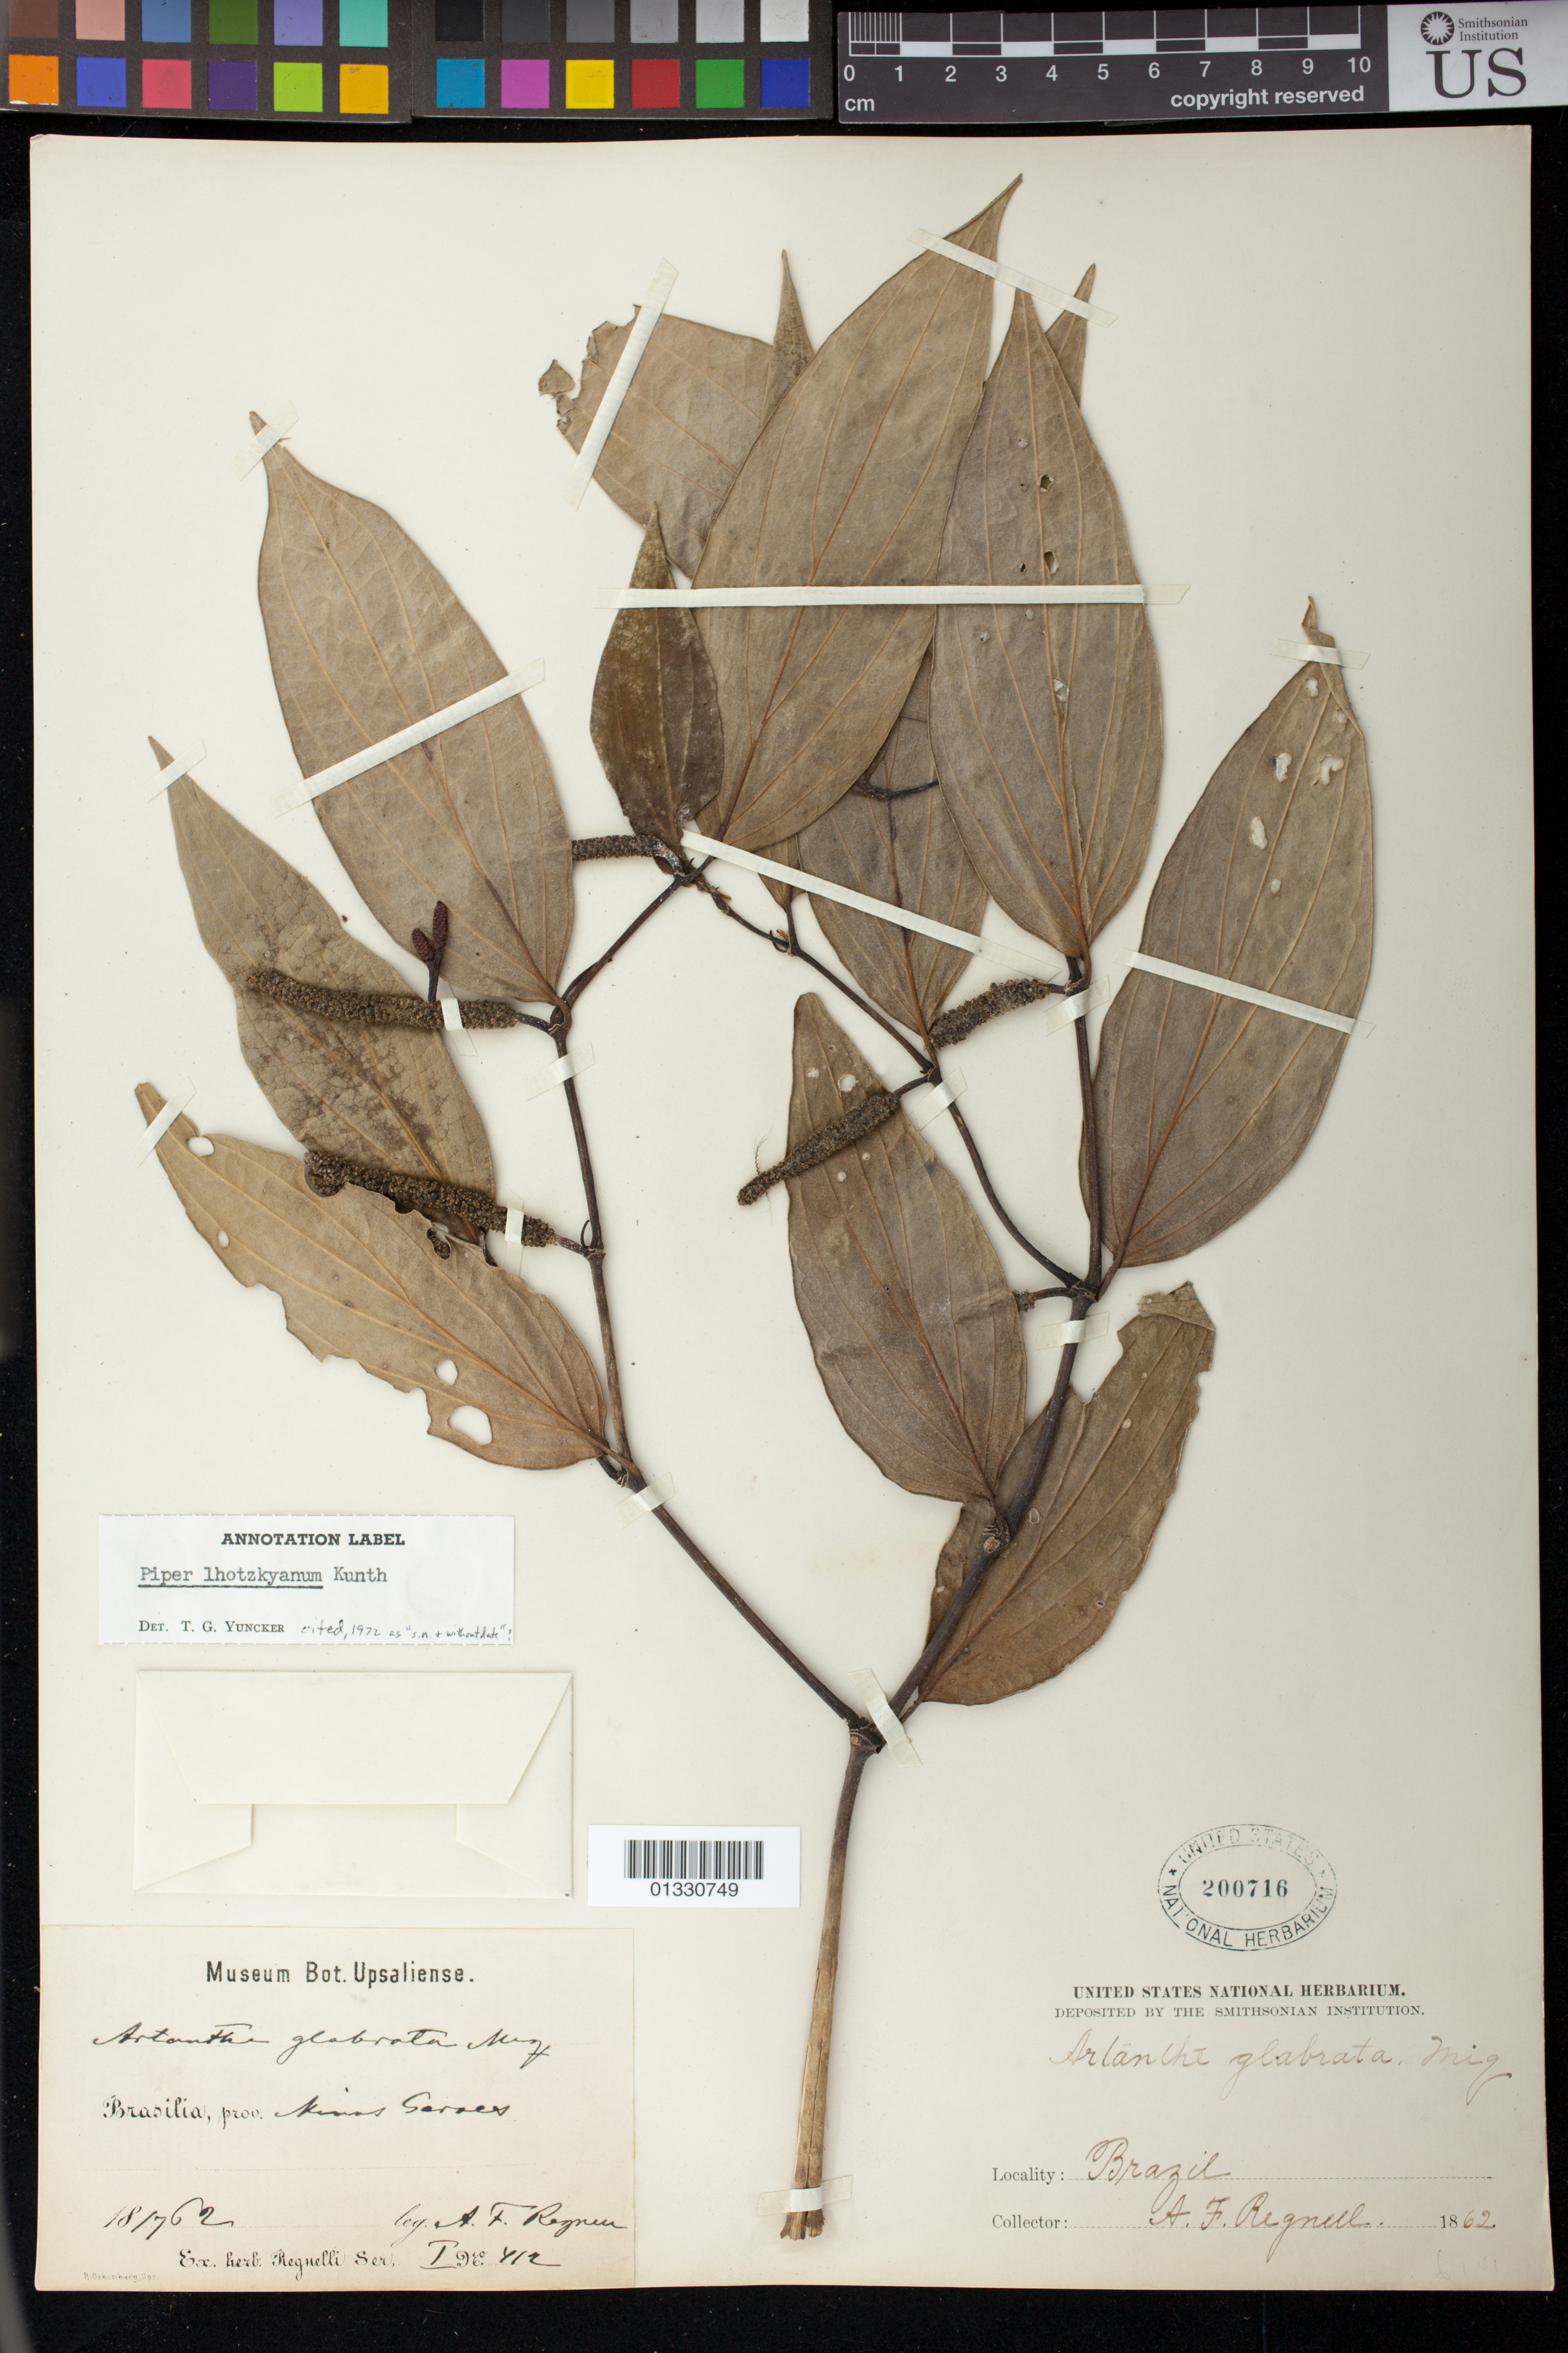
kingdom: Plantae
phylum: Tracheophyta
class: Magnoliopsida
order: Piperales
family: Piperaceae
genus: Piper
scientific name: Piper lhotskyanum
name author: Kunth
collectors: A. Regnell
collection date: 1862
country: Brazil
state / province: Minas Gerais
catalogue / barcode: US 200716